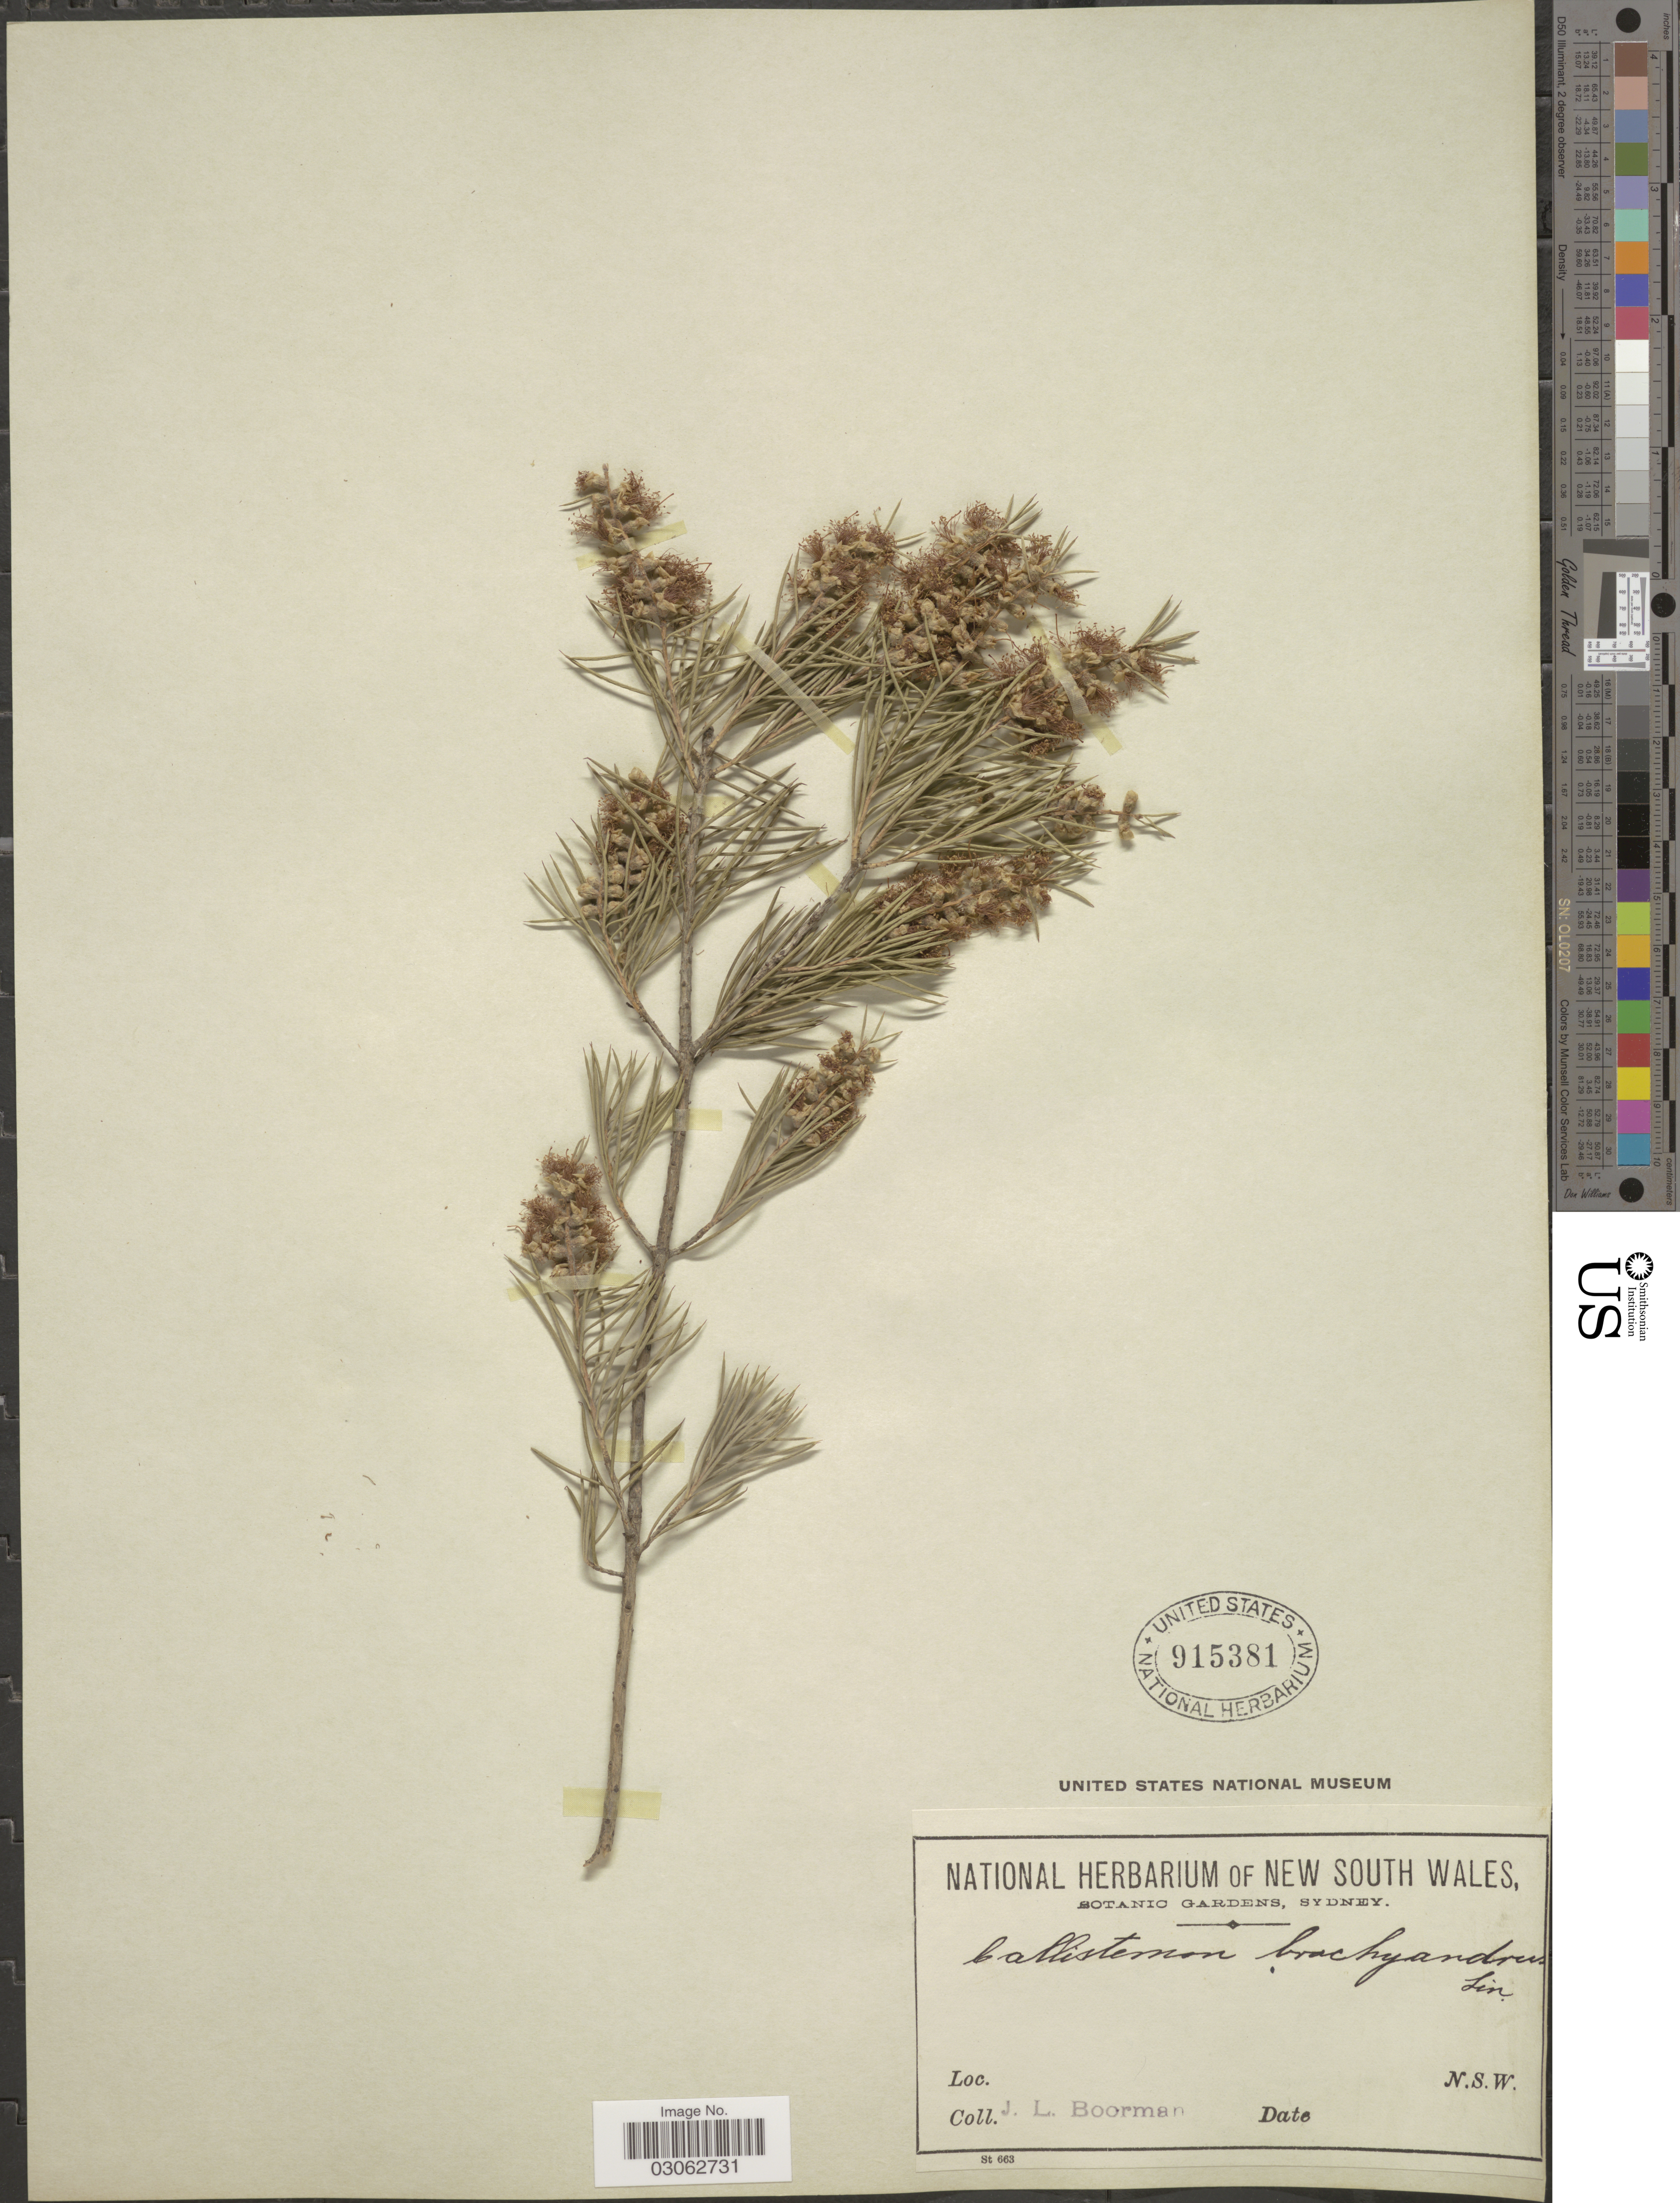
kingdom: Plantae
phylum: Tracheophyta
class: Magnoliopsida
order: Myrtales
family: Myrtaceae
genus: Callistemon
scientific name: Callistemon brachyandrus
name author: Lindl.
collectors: J. Boorman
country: Australia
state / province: New South Wales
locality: N.S.W.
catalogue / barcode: US 915381